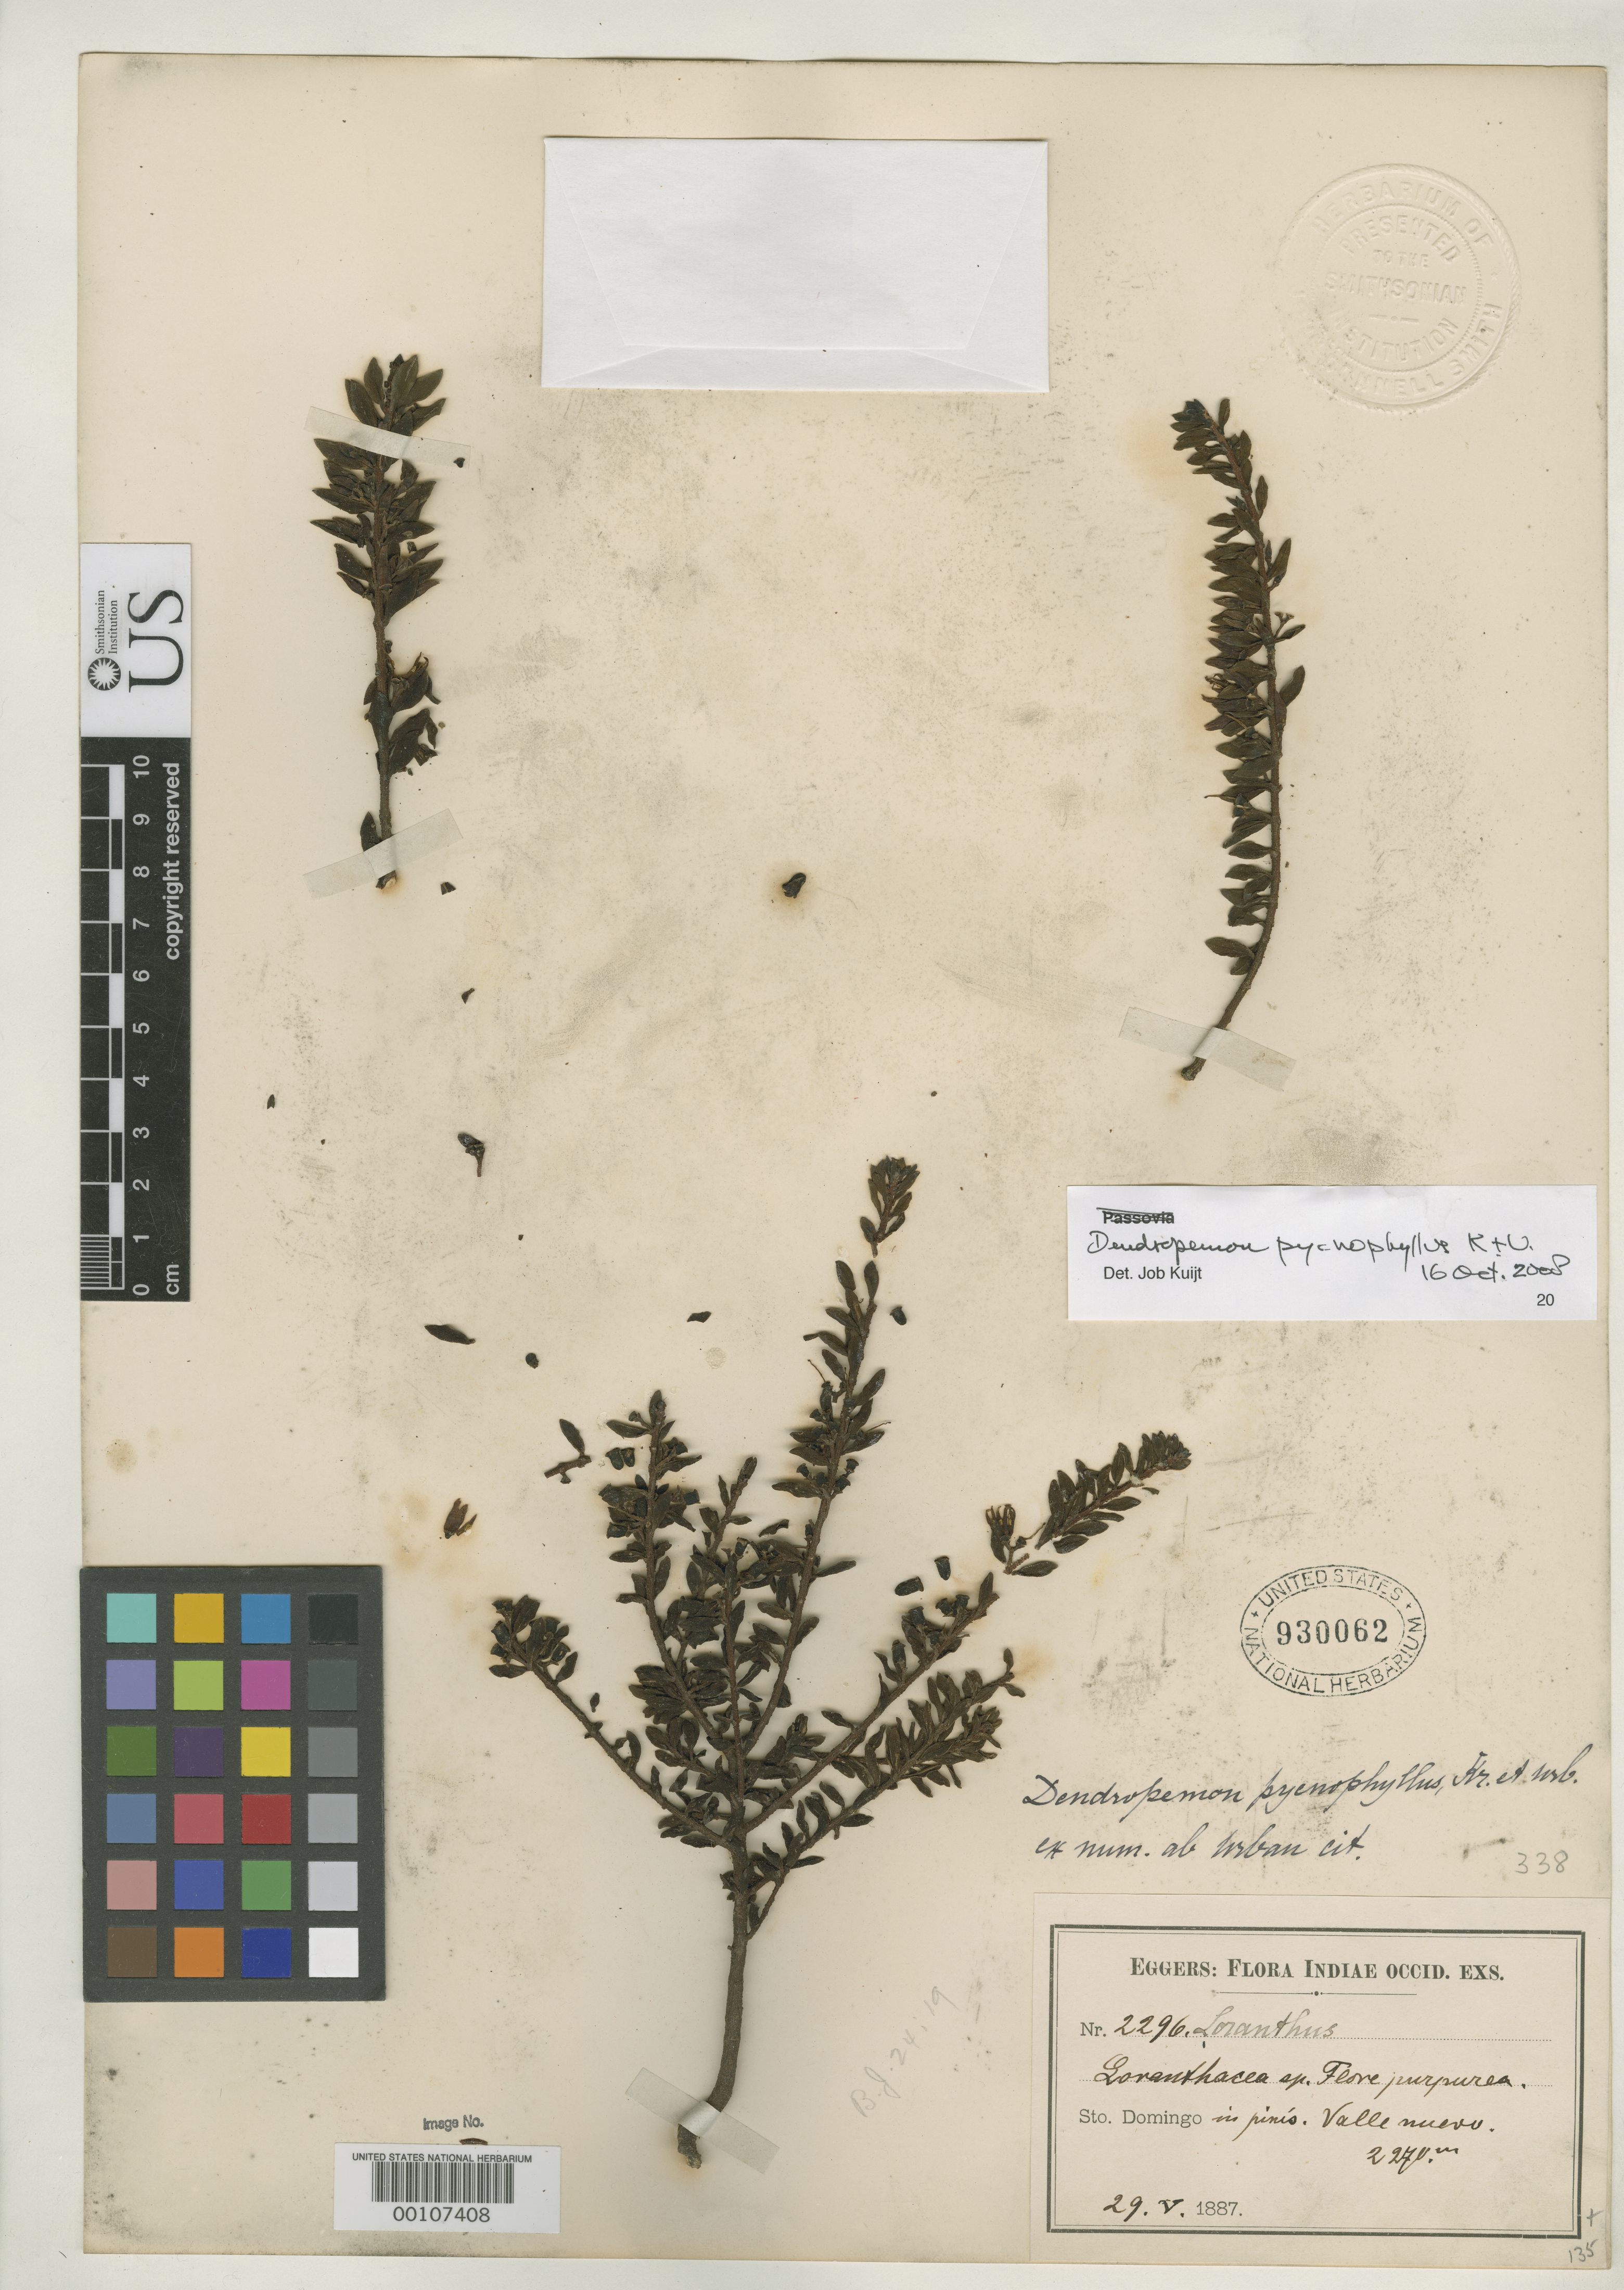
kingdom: Plantae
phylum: Tracheophyta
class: Magnoliopsida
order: Santalales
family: Loranthaceae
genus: Dendropemon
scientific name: Dendropemon pycnophyllus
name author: Krug & Urb.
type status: Isotype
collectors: H. F. A. von Eggers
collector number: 2296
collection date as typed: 29 May 1887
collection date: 1887-05-29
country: Dominican Republic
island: Hispaniola Island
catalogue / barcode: US 930062